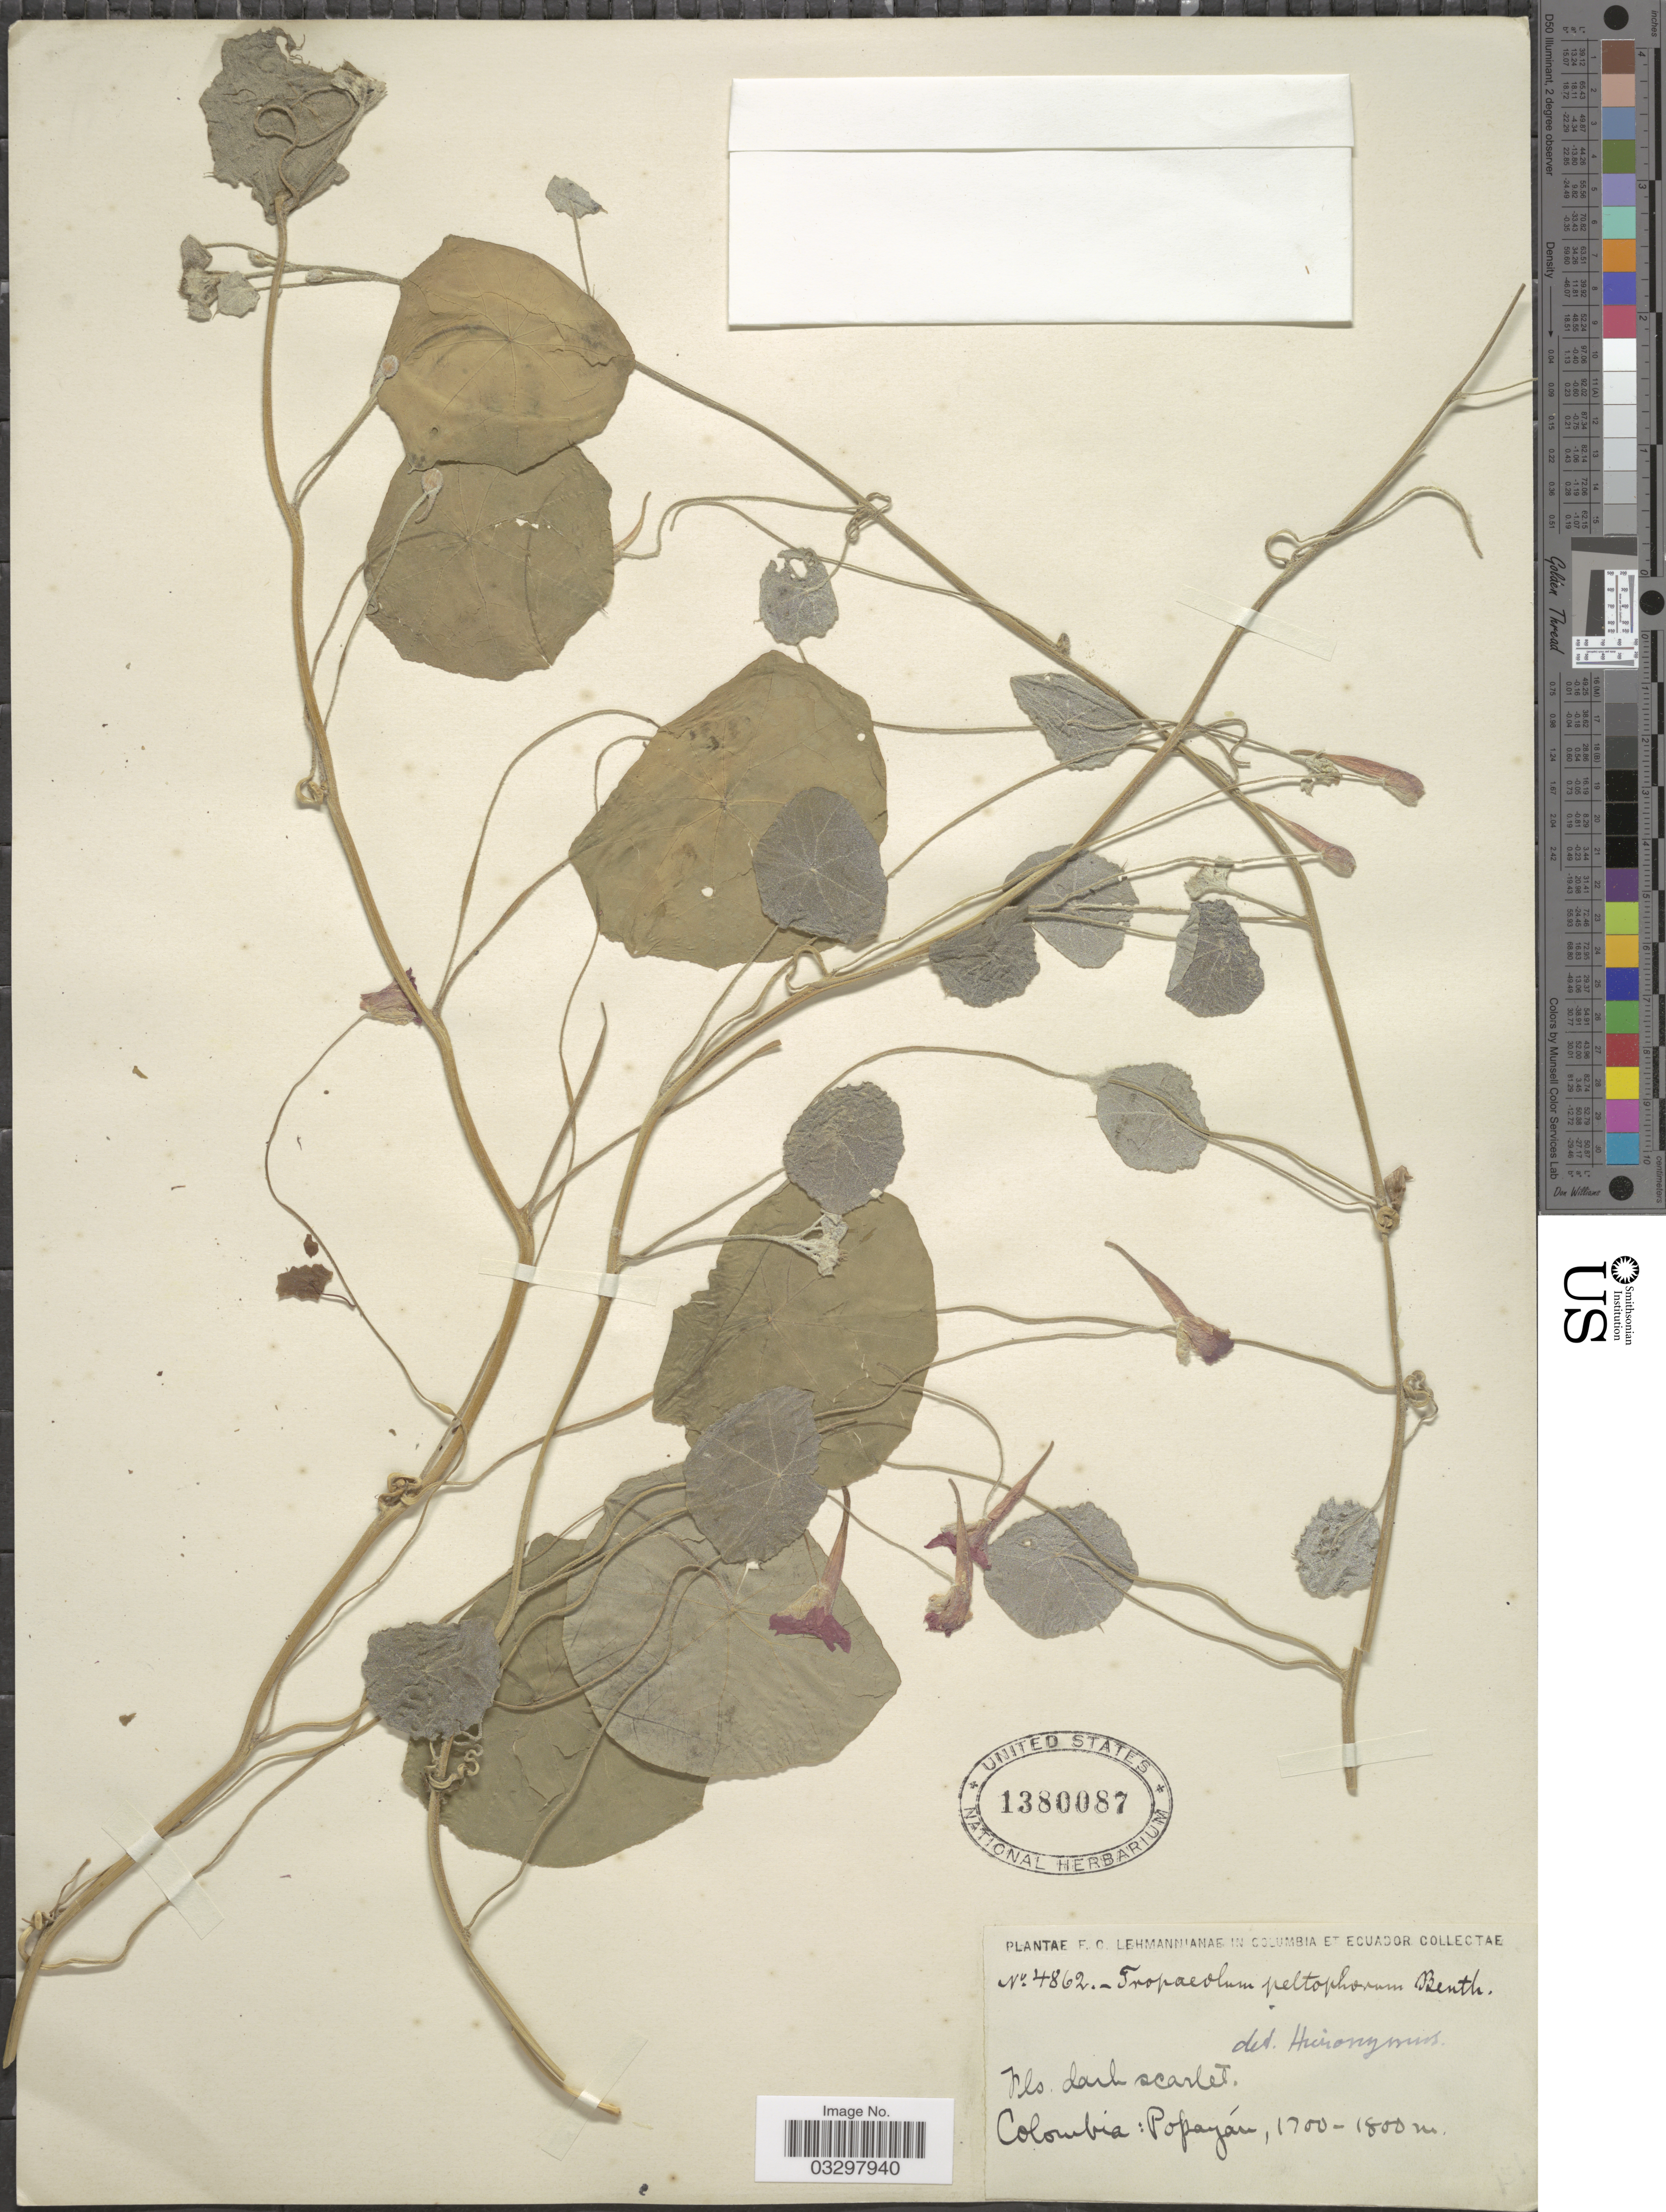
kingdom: Plantae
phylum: Tracheophyta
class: Magnoliopsida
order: Brassicales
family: Tropaeolaceae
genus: Tropaeolum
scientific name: Tropaeolum peltophorum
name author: Benth.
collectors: F. C. Lehmann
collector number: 4862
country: Colombia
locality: Popayán.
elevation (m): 1700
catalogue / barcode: US 1380087